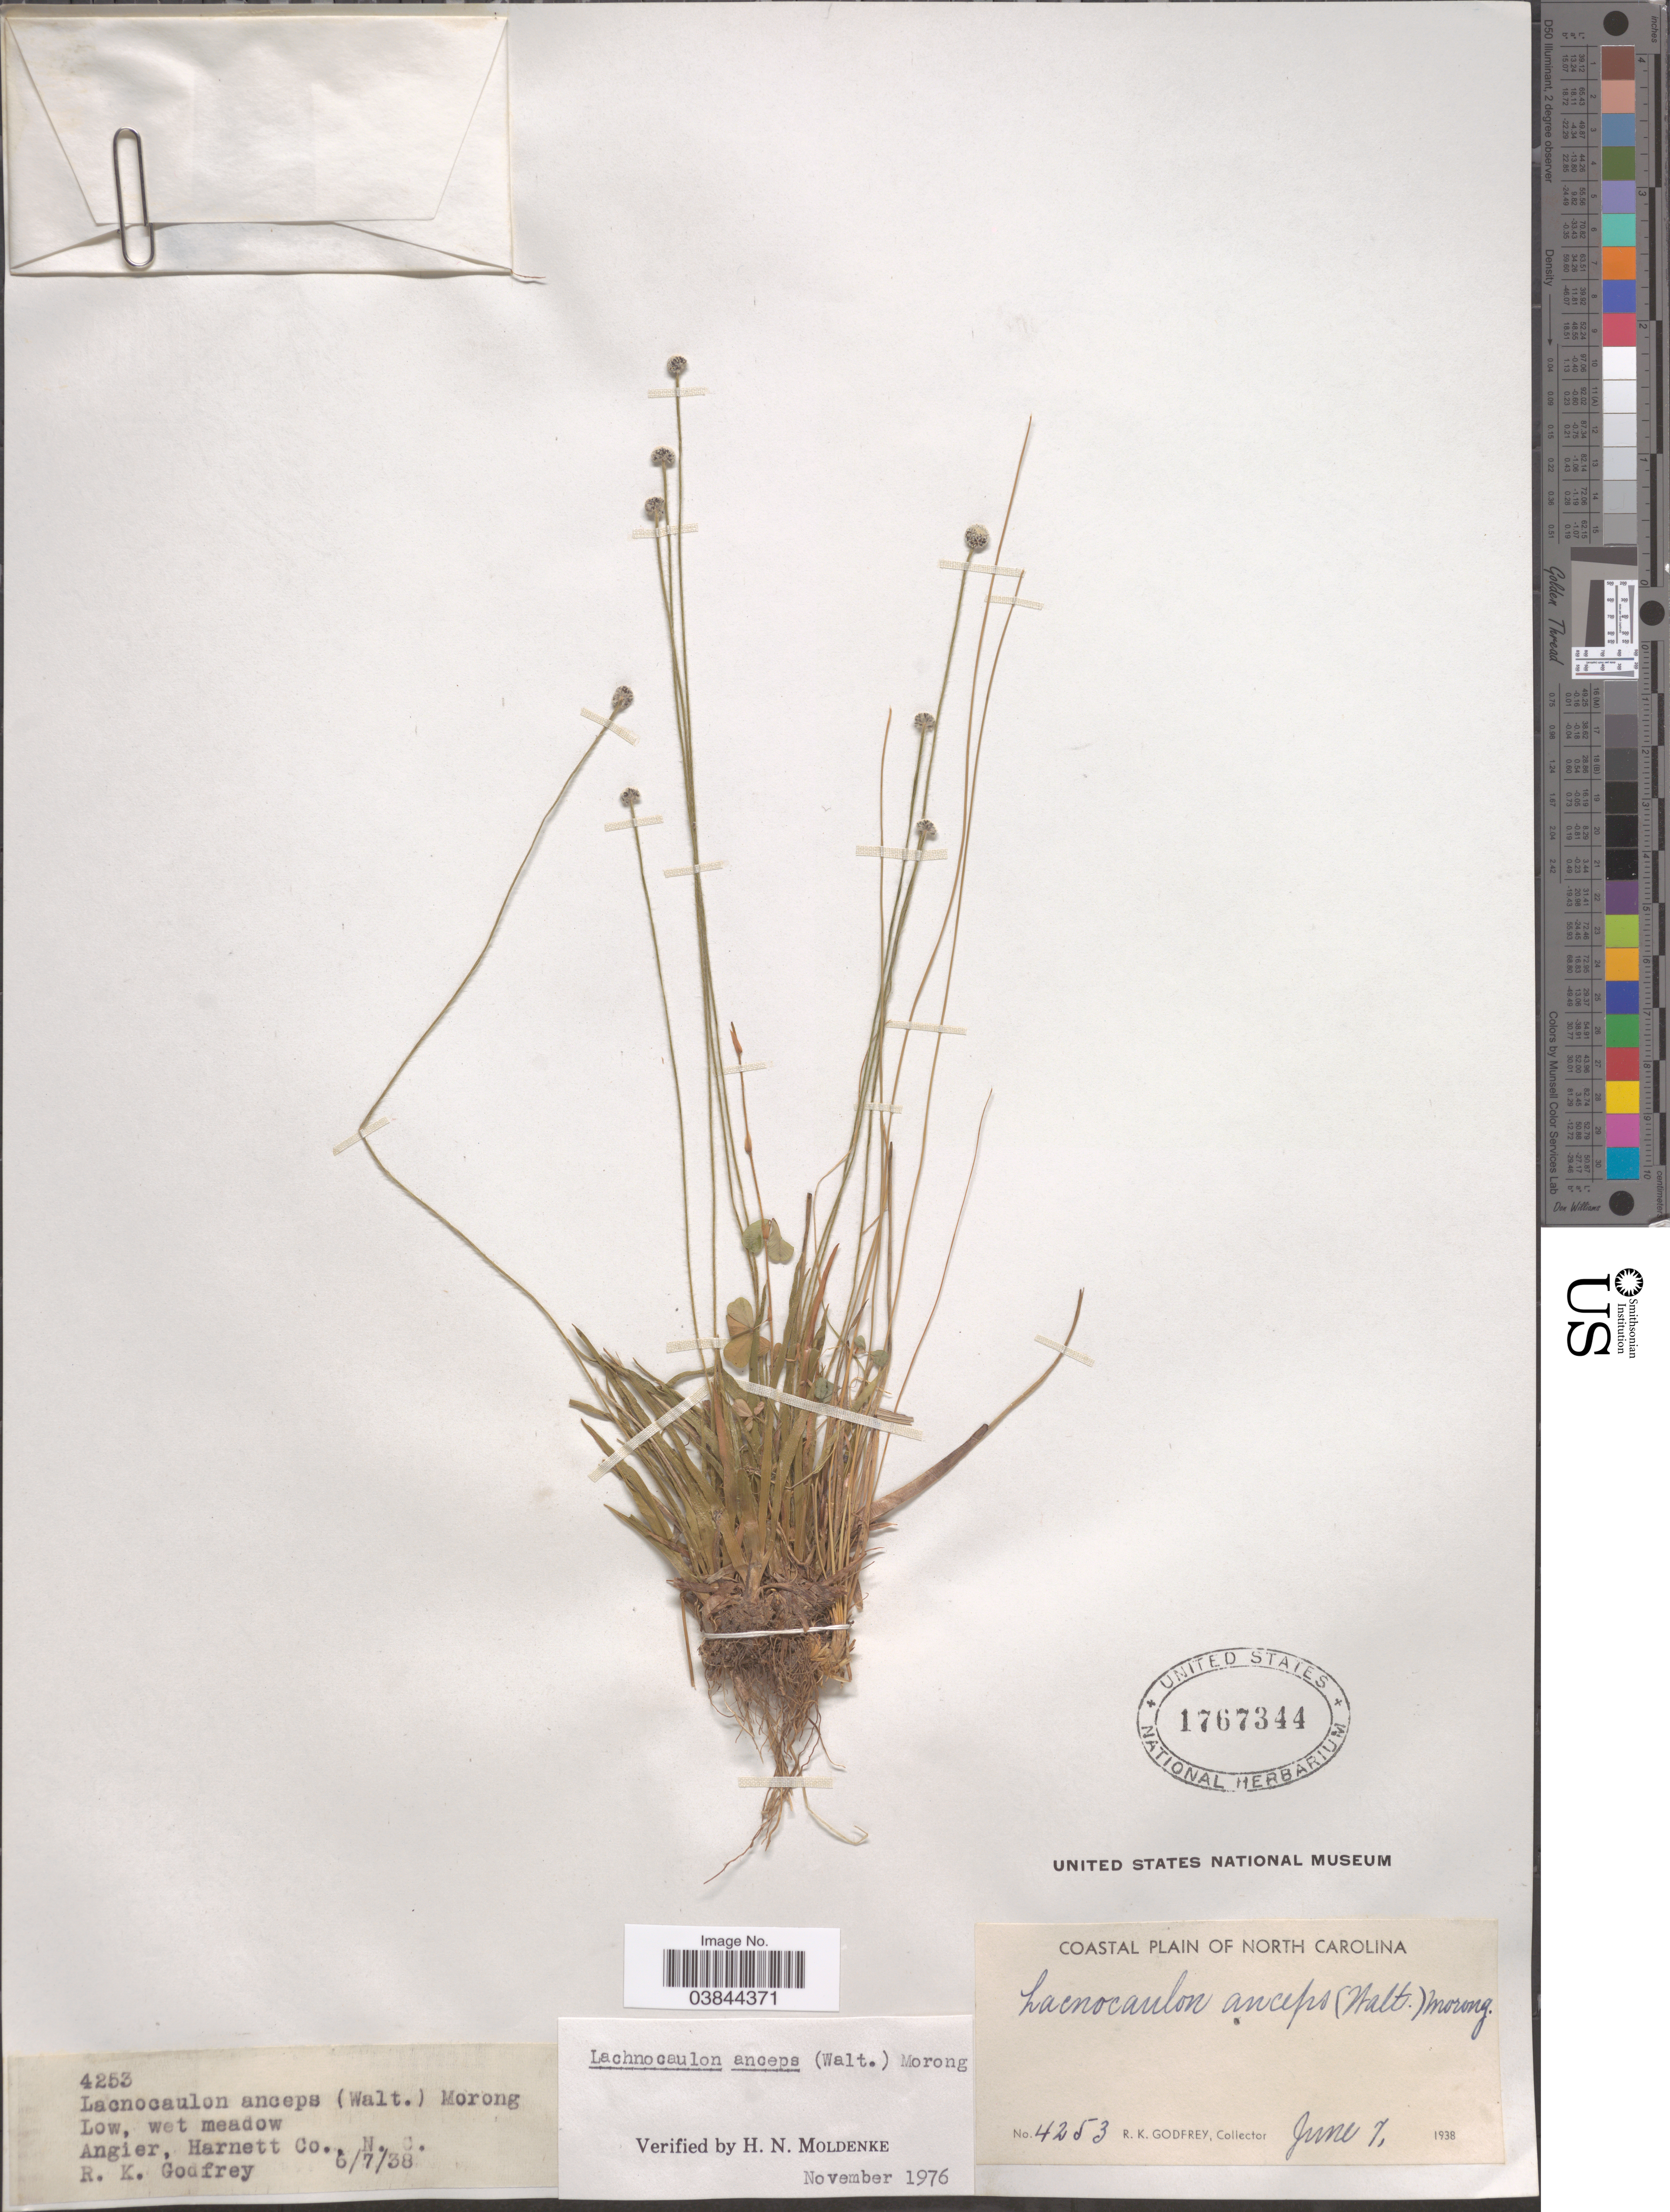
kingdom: Plantae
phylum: Tracheophyta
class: Liliopsida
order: Poales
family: Eriocaulaceae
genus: Lachnocaulon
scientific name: Lachnocaulon anceps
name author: (Walter) Morong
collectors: R. K. Godfrey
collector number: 4253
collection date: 1938-06-07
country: United States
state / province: North Carolina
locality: Angier, Hernett Co. Coastal Plain of North Carolina.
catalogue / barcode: US 1767344